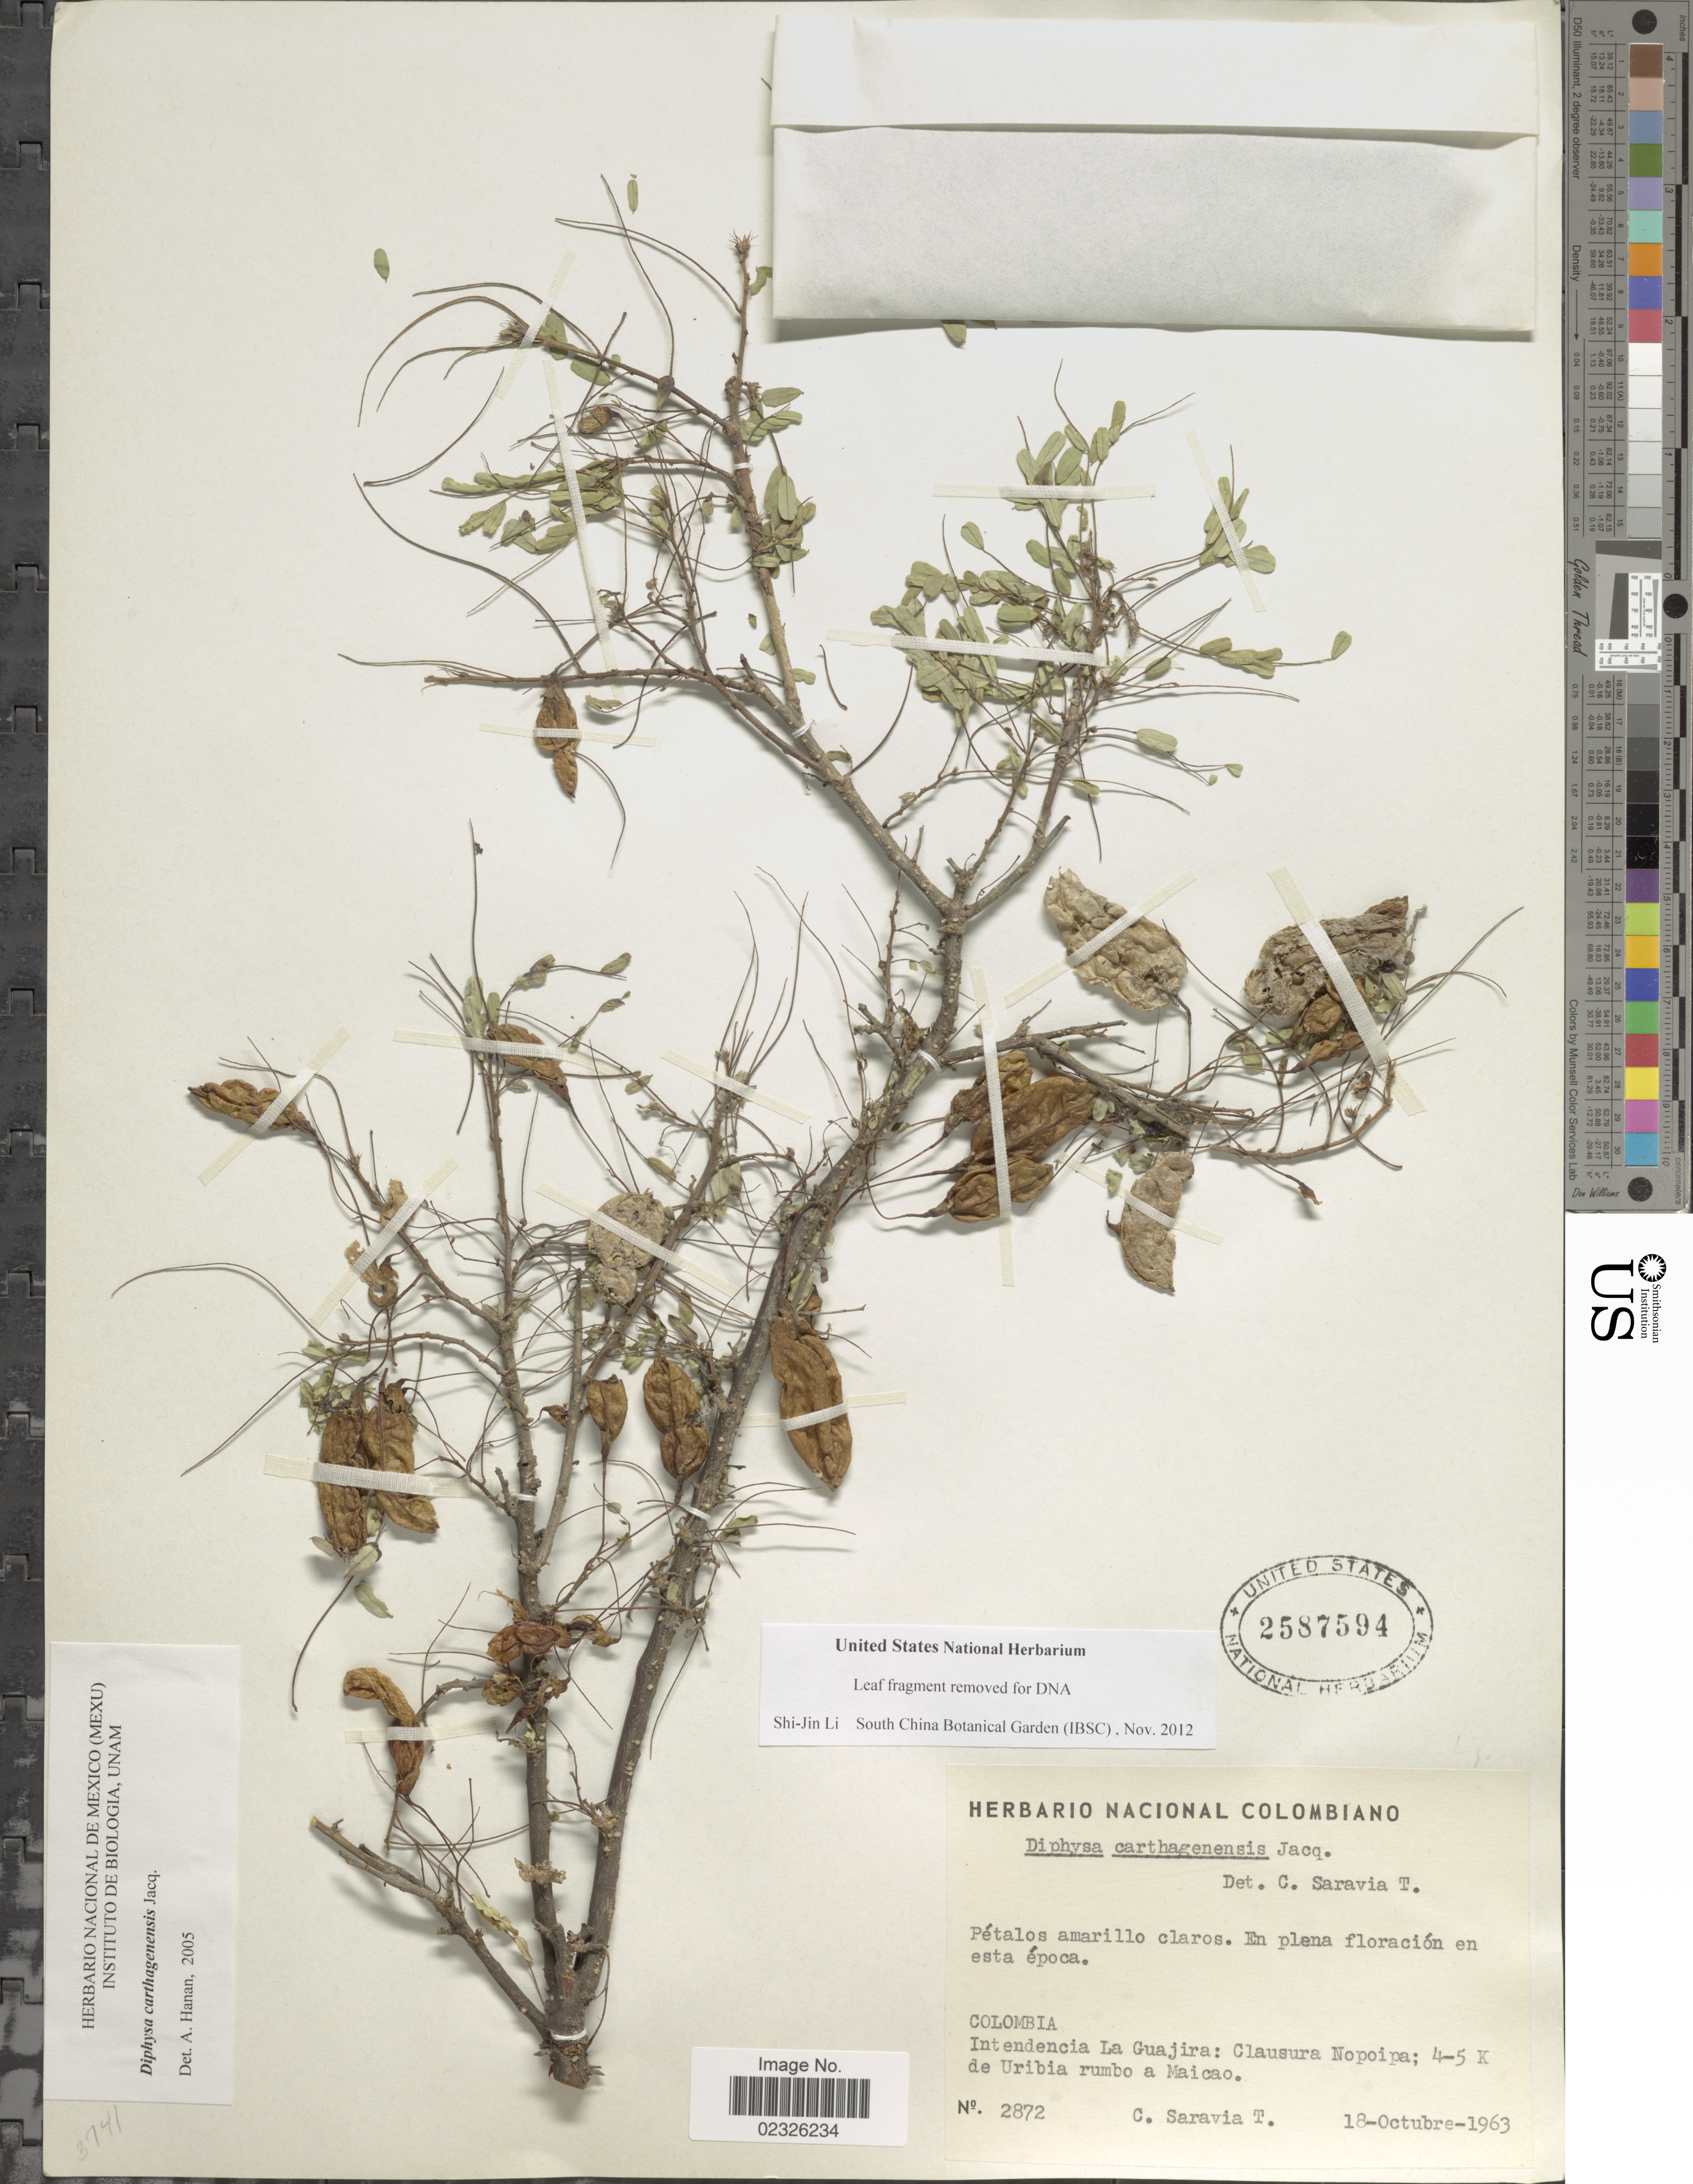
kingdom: Plantae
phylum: Tracheophyta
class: Magnoliopsida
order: Fabales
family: Fabaceae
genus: Diphysa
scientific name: Diphysa carthagenensis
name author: Jacq.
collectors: C. Saravia T.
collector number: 2872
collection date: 1963-10-18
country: Colombia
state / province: La Guajira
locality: Intendencia La Guajira: Clausura Nopoipa; 4-5 K de Uribia rumbo a Maicao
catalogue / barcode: US 2587594